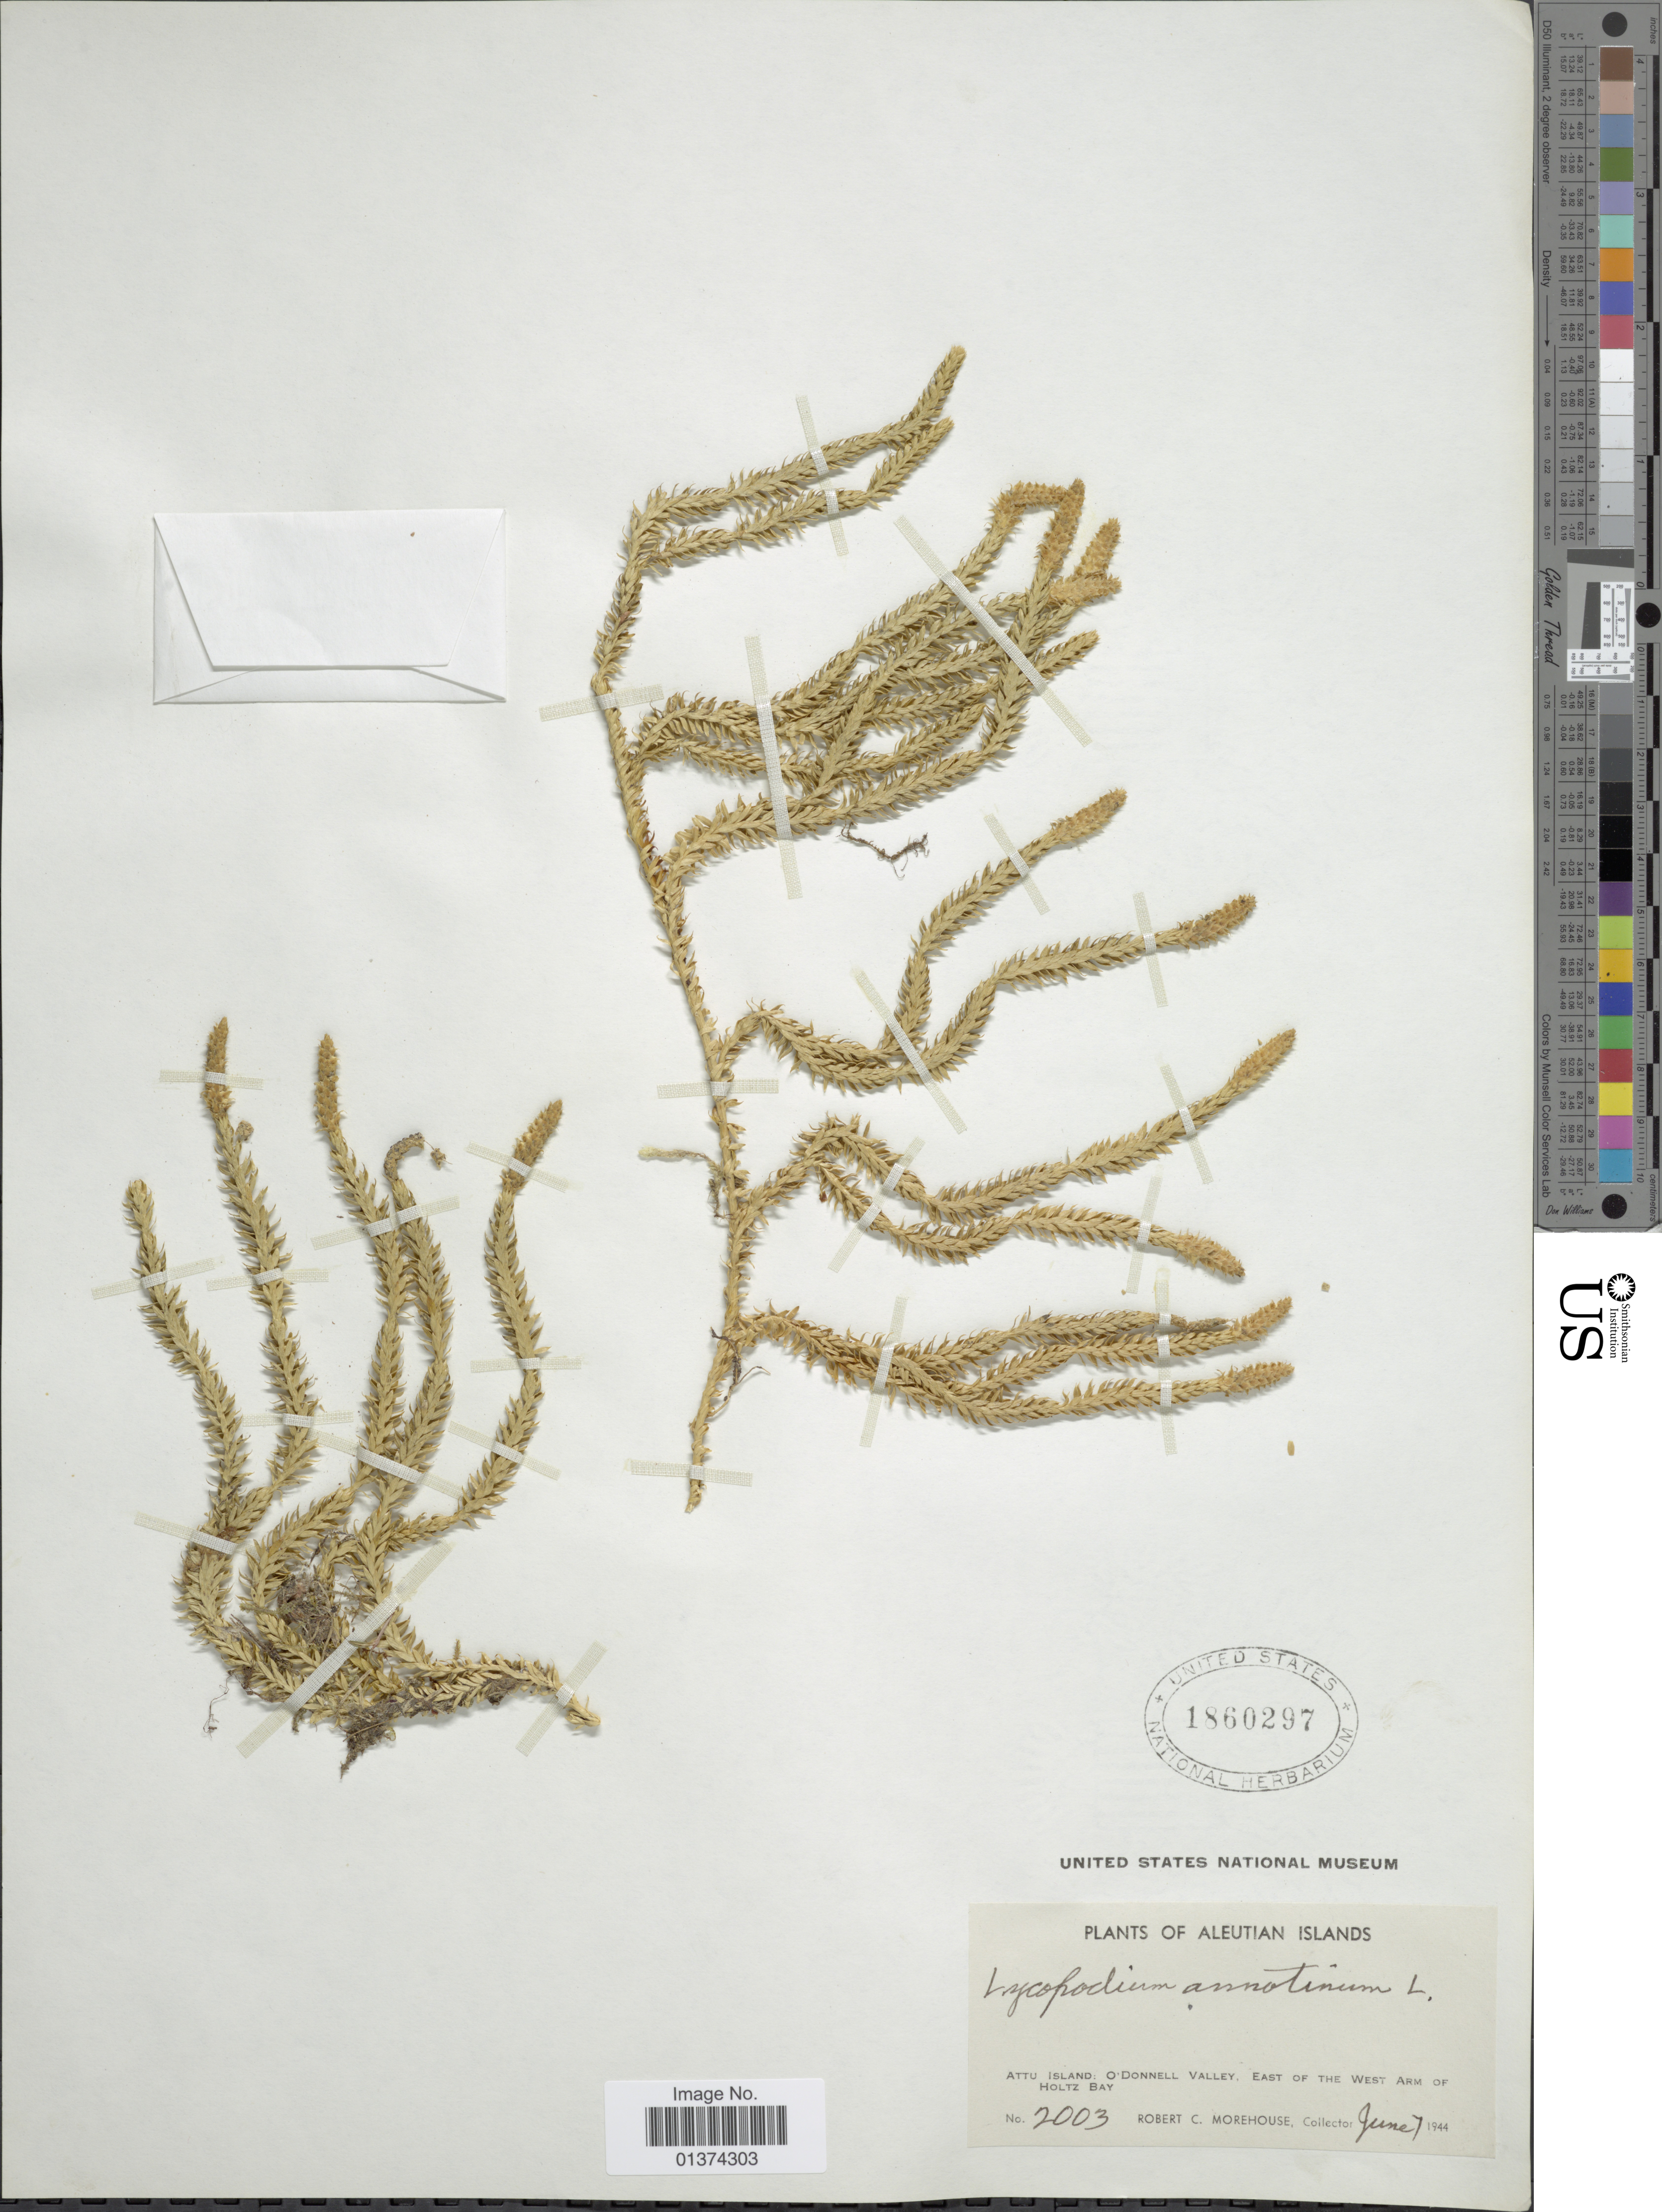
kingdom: Plantae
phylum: Tracheophyta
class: Lycopodiopsida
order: Lycopodiales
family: Lycopodiaceae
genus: Spinulum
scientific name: Spinulum annotinum subsp. annotinum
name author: (L.) A. Haines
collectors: R. Morehouse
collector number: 2003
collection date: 1944-06-07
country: United States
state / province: Alaska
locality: Aleutian Islands, Attu Island: O'Donnell Valley, East of the West Arm of Holtz Bay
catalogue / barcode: US 1860297